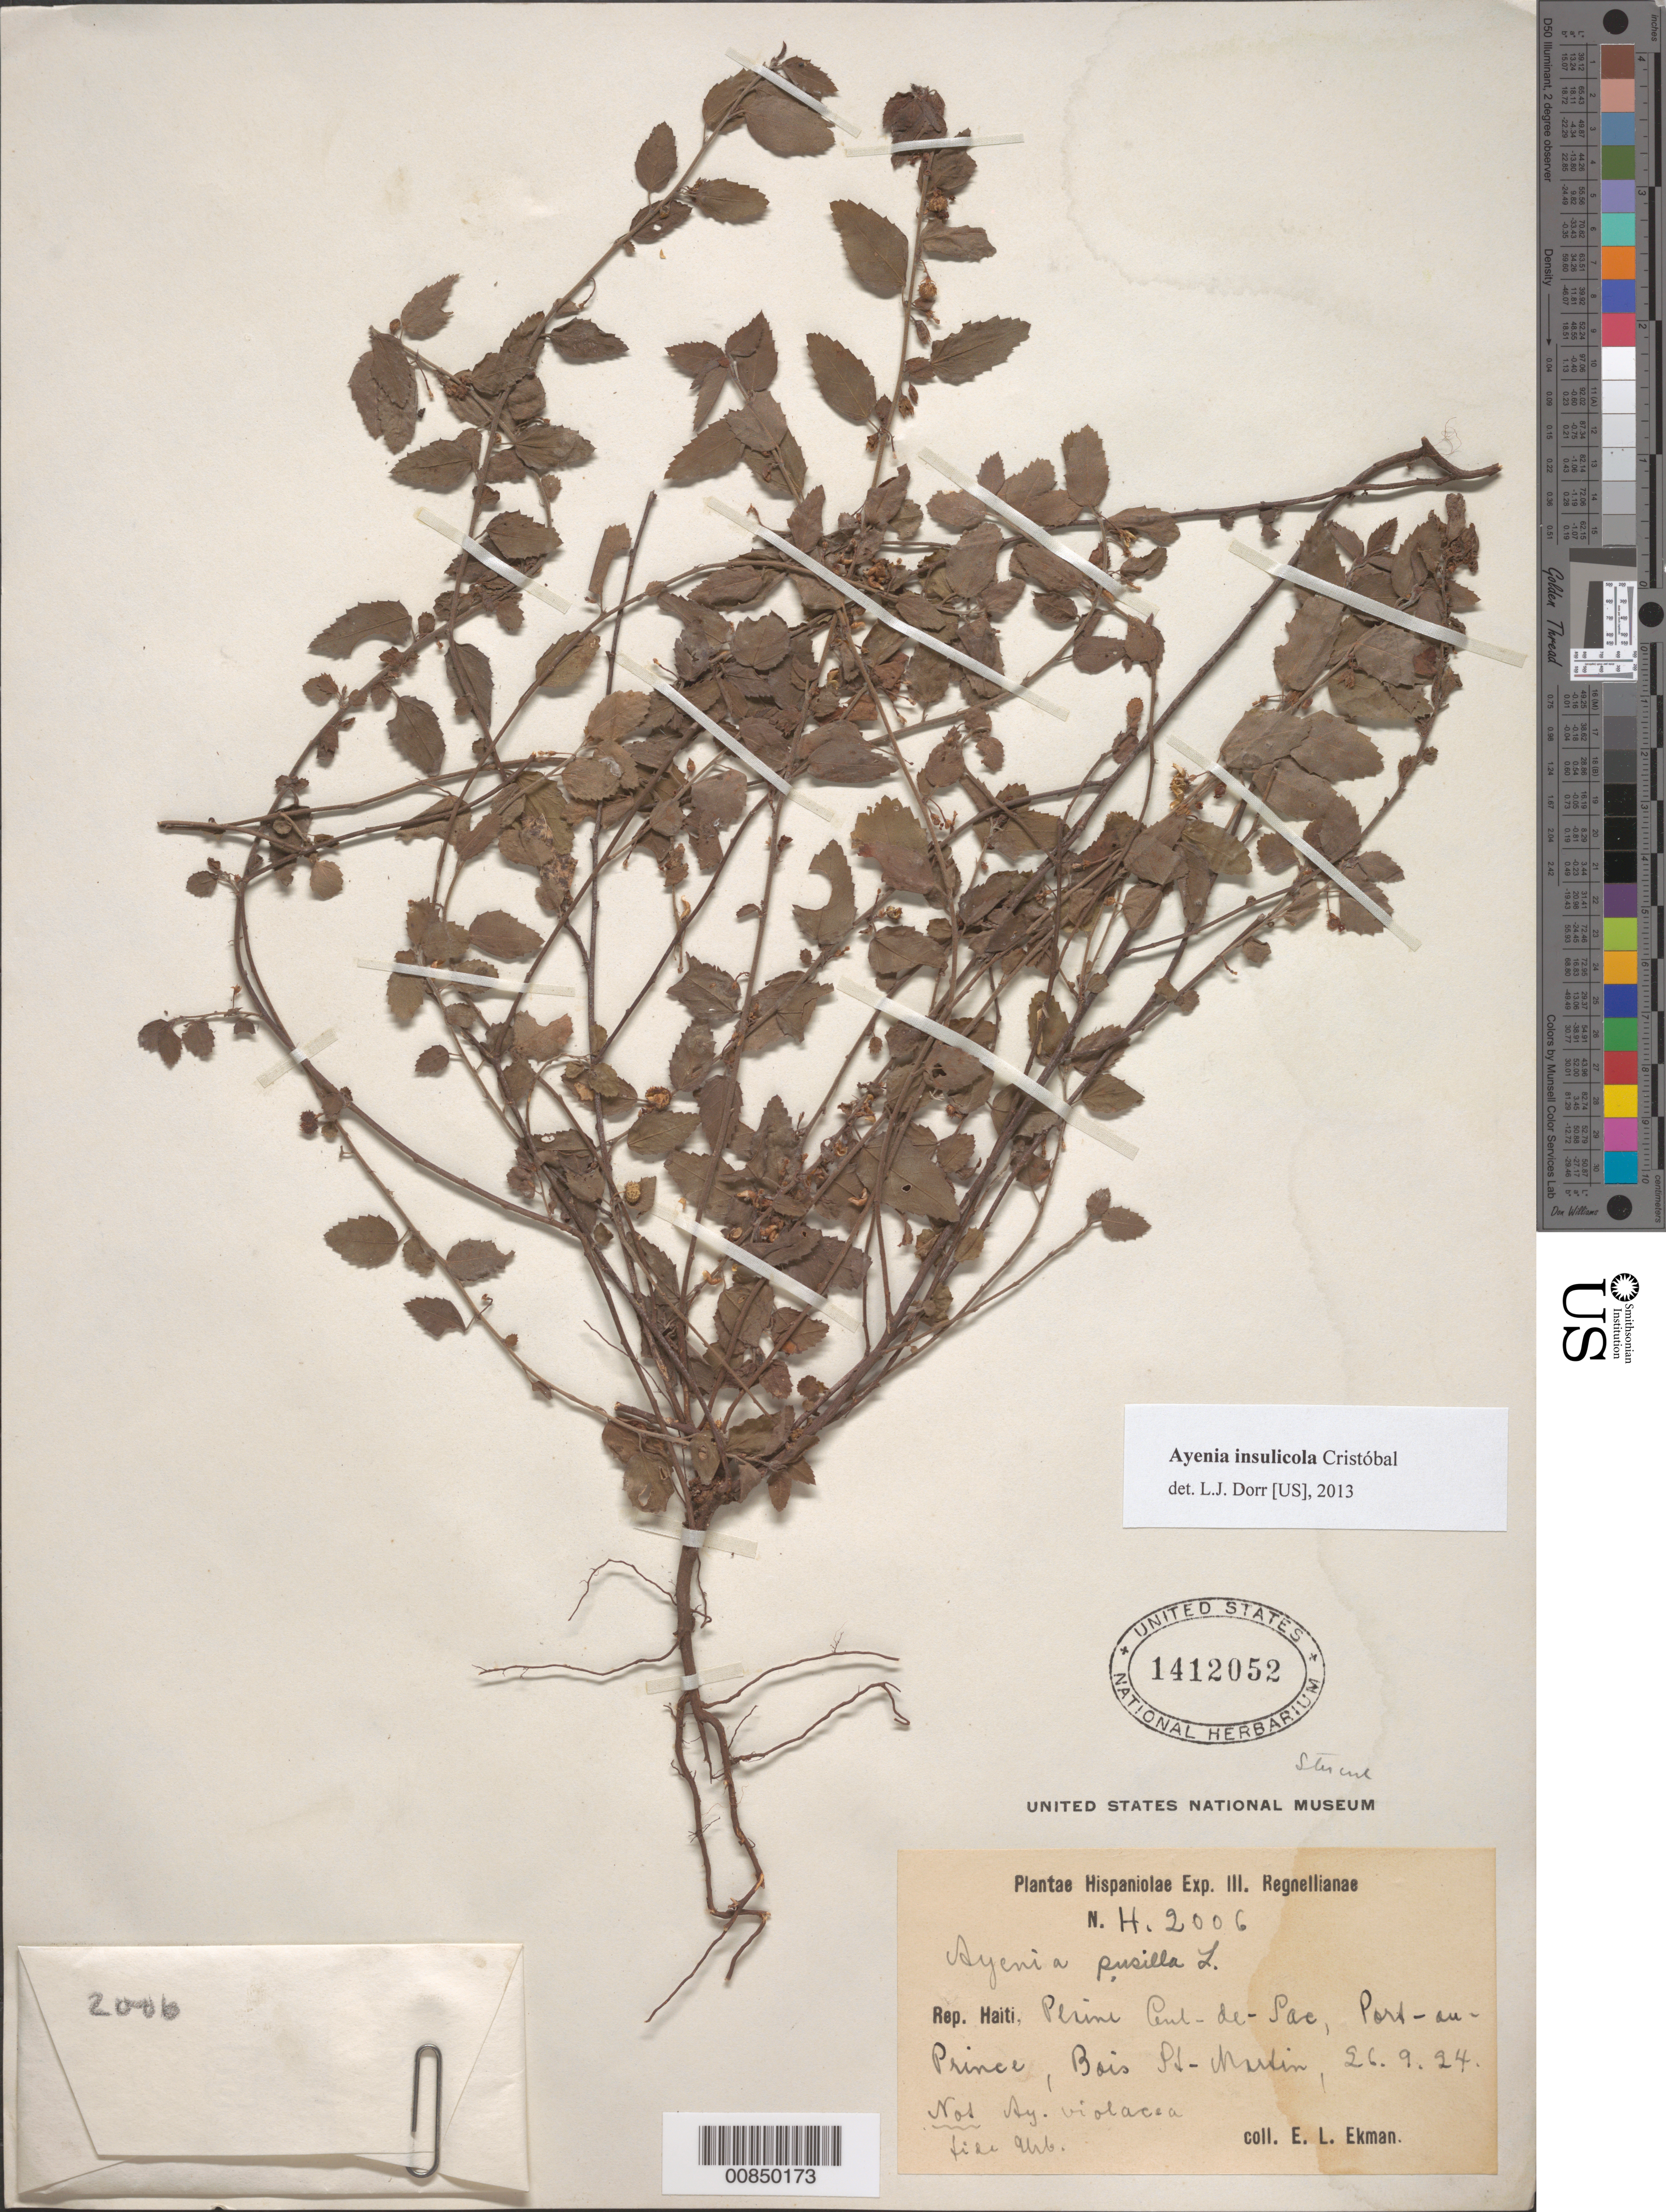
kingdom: Plantae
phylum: Tracheophyta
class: Magnoliopsida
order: Malvales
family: Malvaceae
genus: Ayenia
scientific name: Ayenia insulicola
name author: Cristóbal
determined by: Dorr, L. J., (BOT), Smithsonian Institution - National Museum of Natural History (UNITED STATES)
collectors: E. L. Ekman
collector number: H 2006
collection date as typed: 26 Sep 1924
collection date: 1924-09-26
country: Haiti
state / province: Ouest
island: Hispaniola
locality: Plaine Cul-de-Sac, Port-au-Prince, Bois St.-Martin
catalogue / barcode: US 1412052